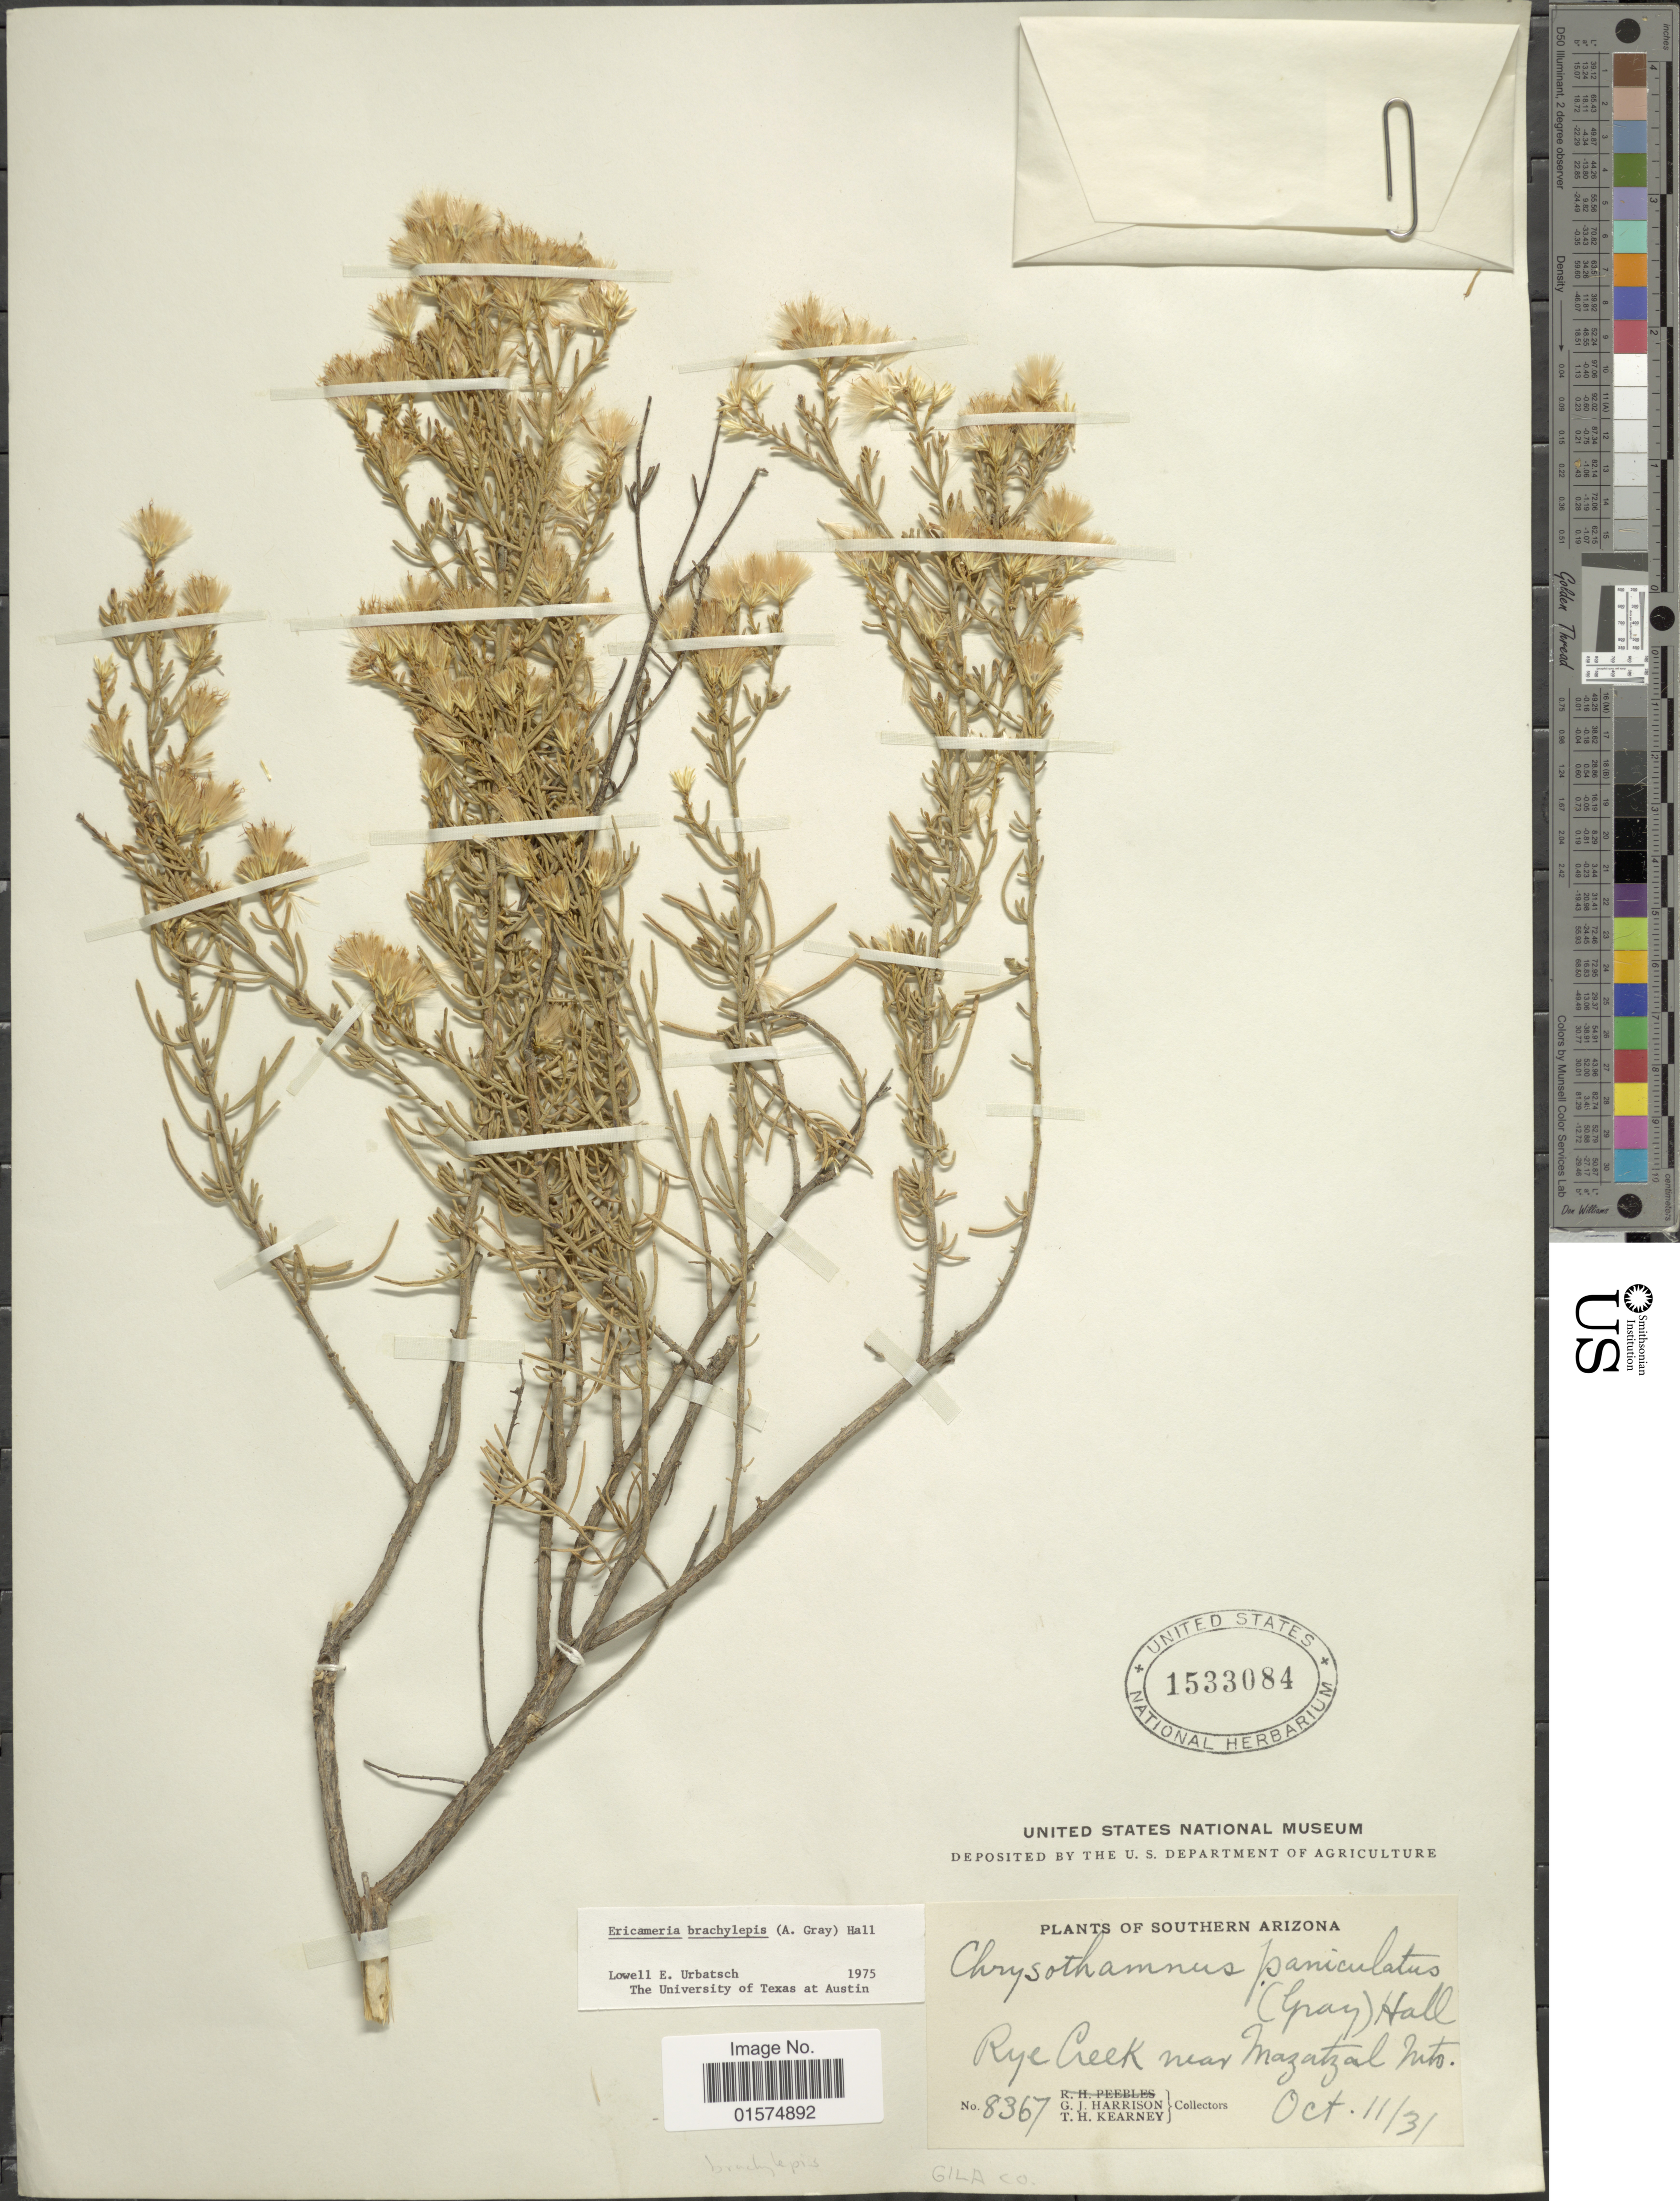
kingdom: Plantae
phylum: Tracheophyta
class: Magnoliopsida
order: Asterales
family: Asteraceae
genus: Ericameria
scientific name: Ericameria brachylepis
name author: (A. Gray) H.M. Hall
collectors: G. J. Harrison & T. H. Kearney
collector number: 8367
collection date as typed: Transcribed d/m/y: 11/10/31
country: United States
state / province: Arizona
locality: Southern Arizona. Rye Creek near Mazatzal Mts.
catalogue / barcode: US 1533084